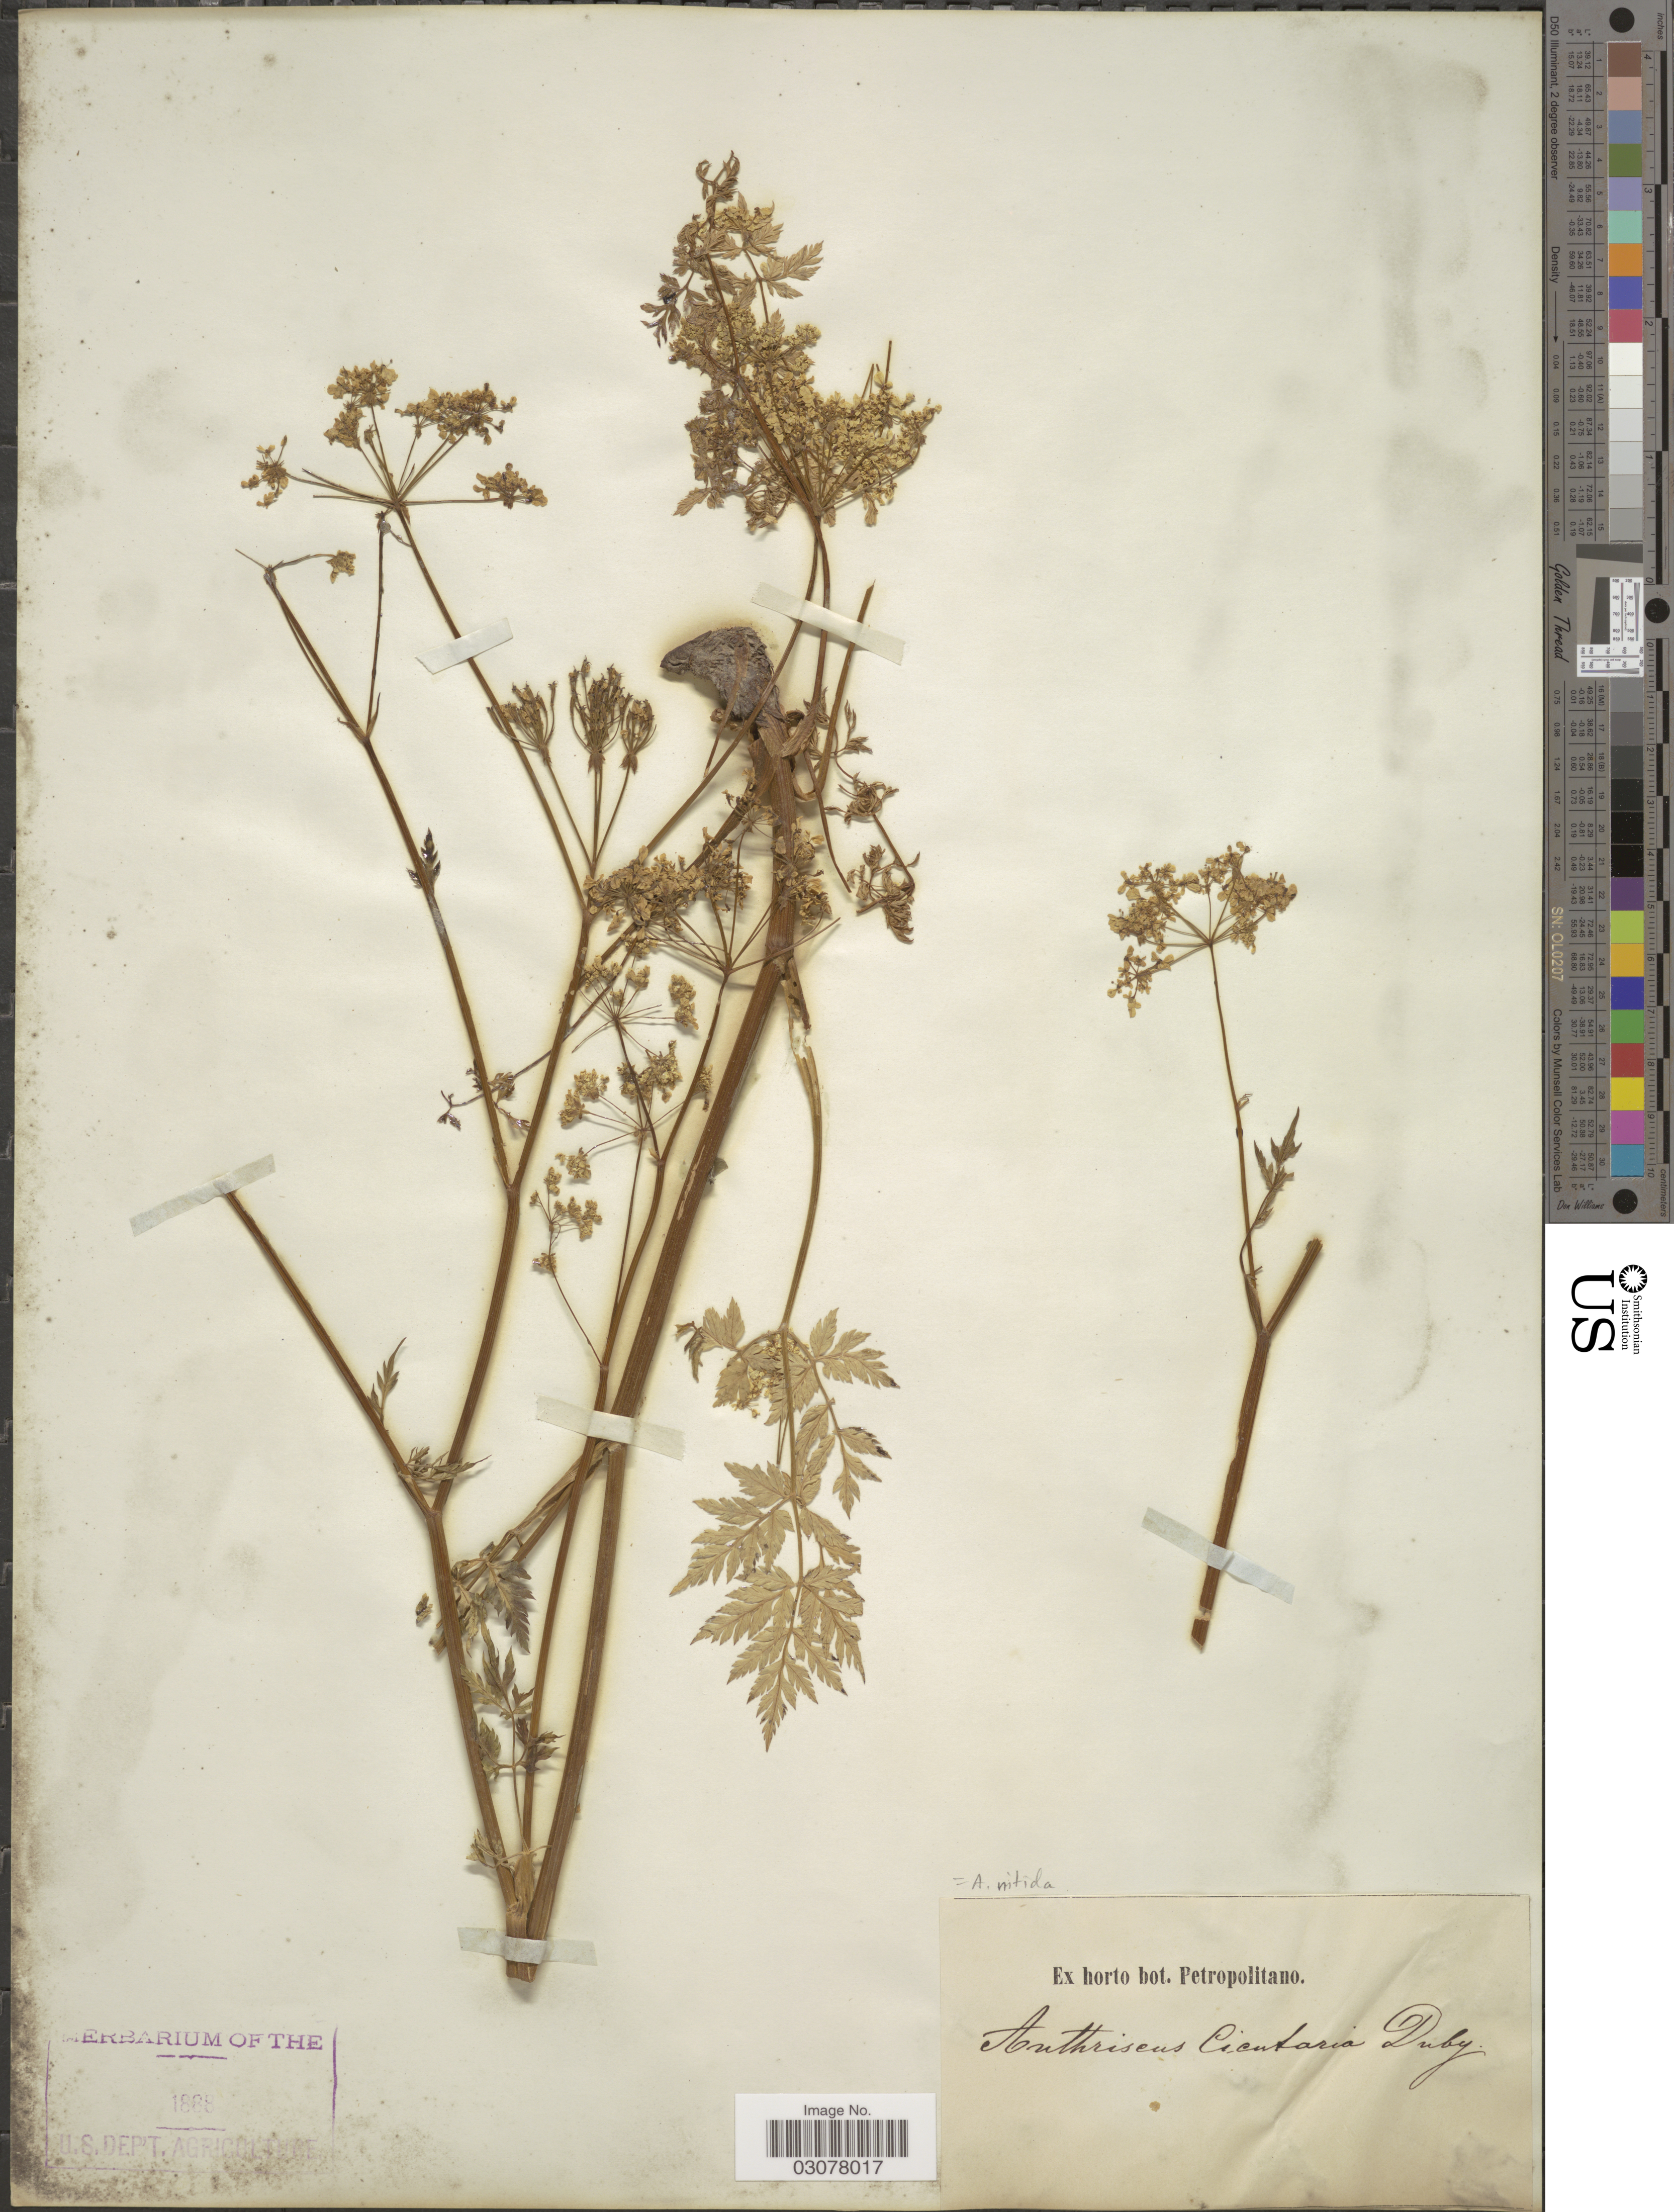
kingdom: Plantae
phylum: Tracheophyta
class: Magnoliopsida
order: Apiales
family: Apiaceae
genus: Anthriscus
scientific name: Anthriscus nitidus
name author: (Wahlenb.) Garcke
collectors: ex Horto Bot. Petropolitano